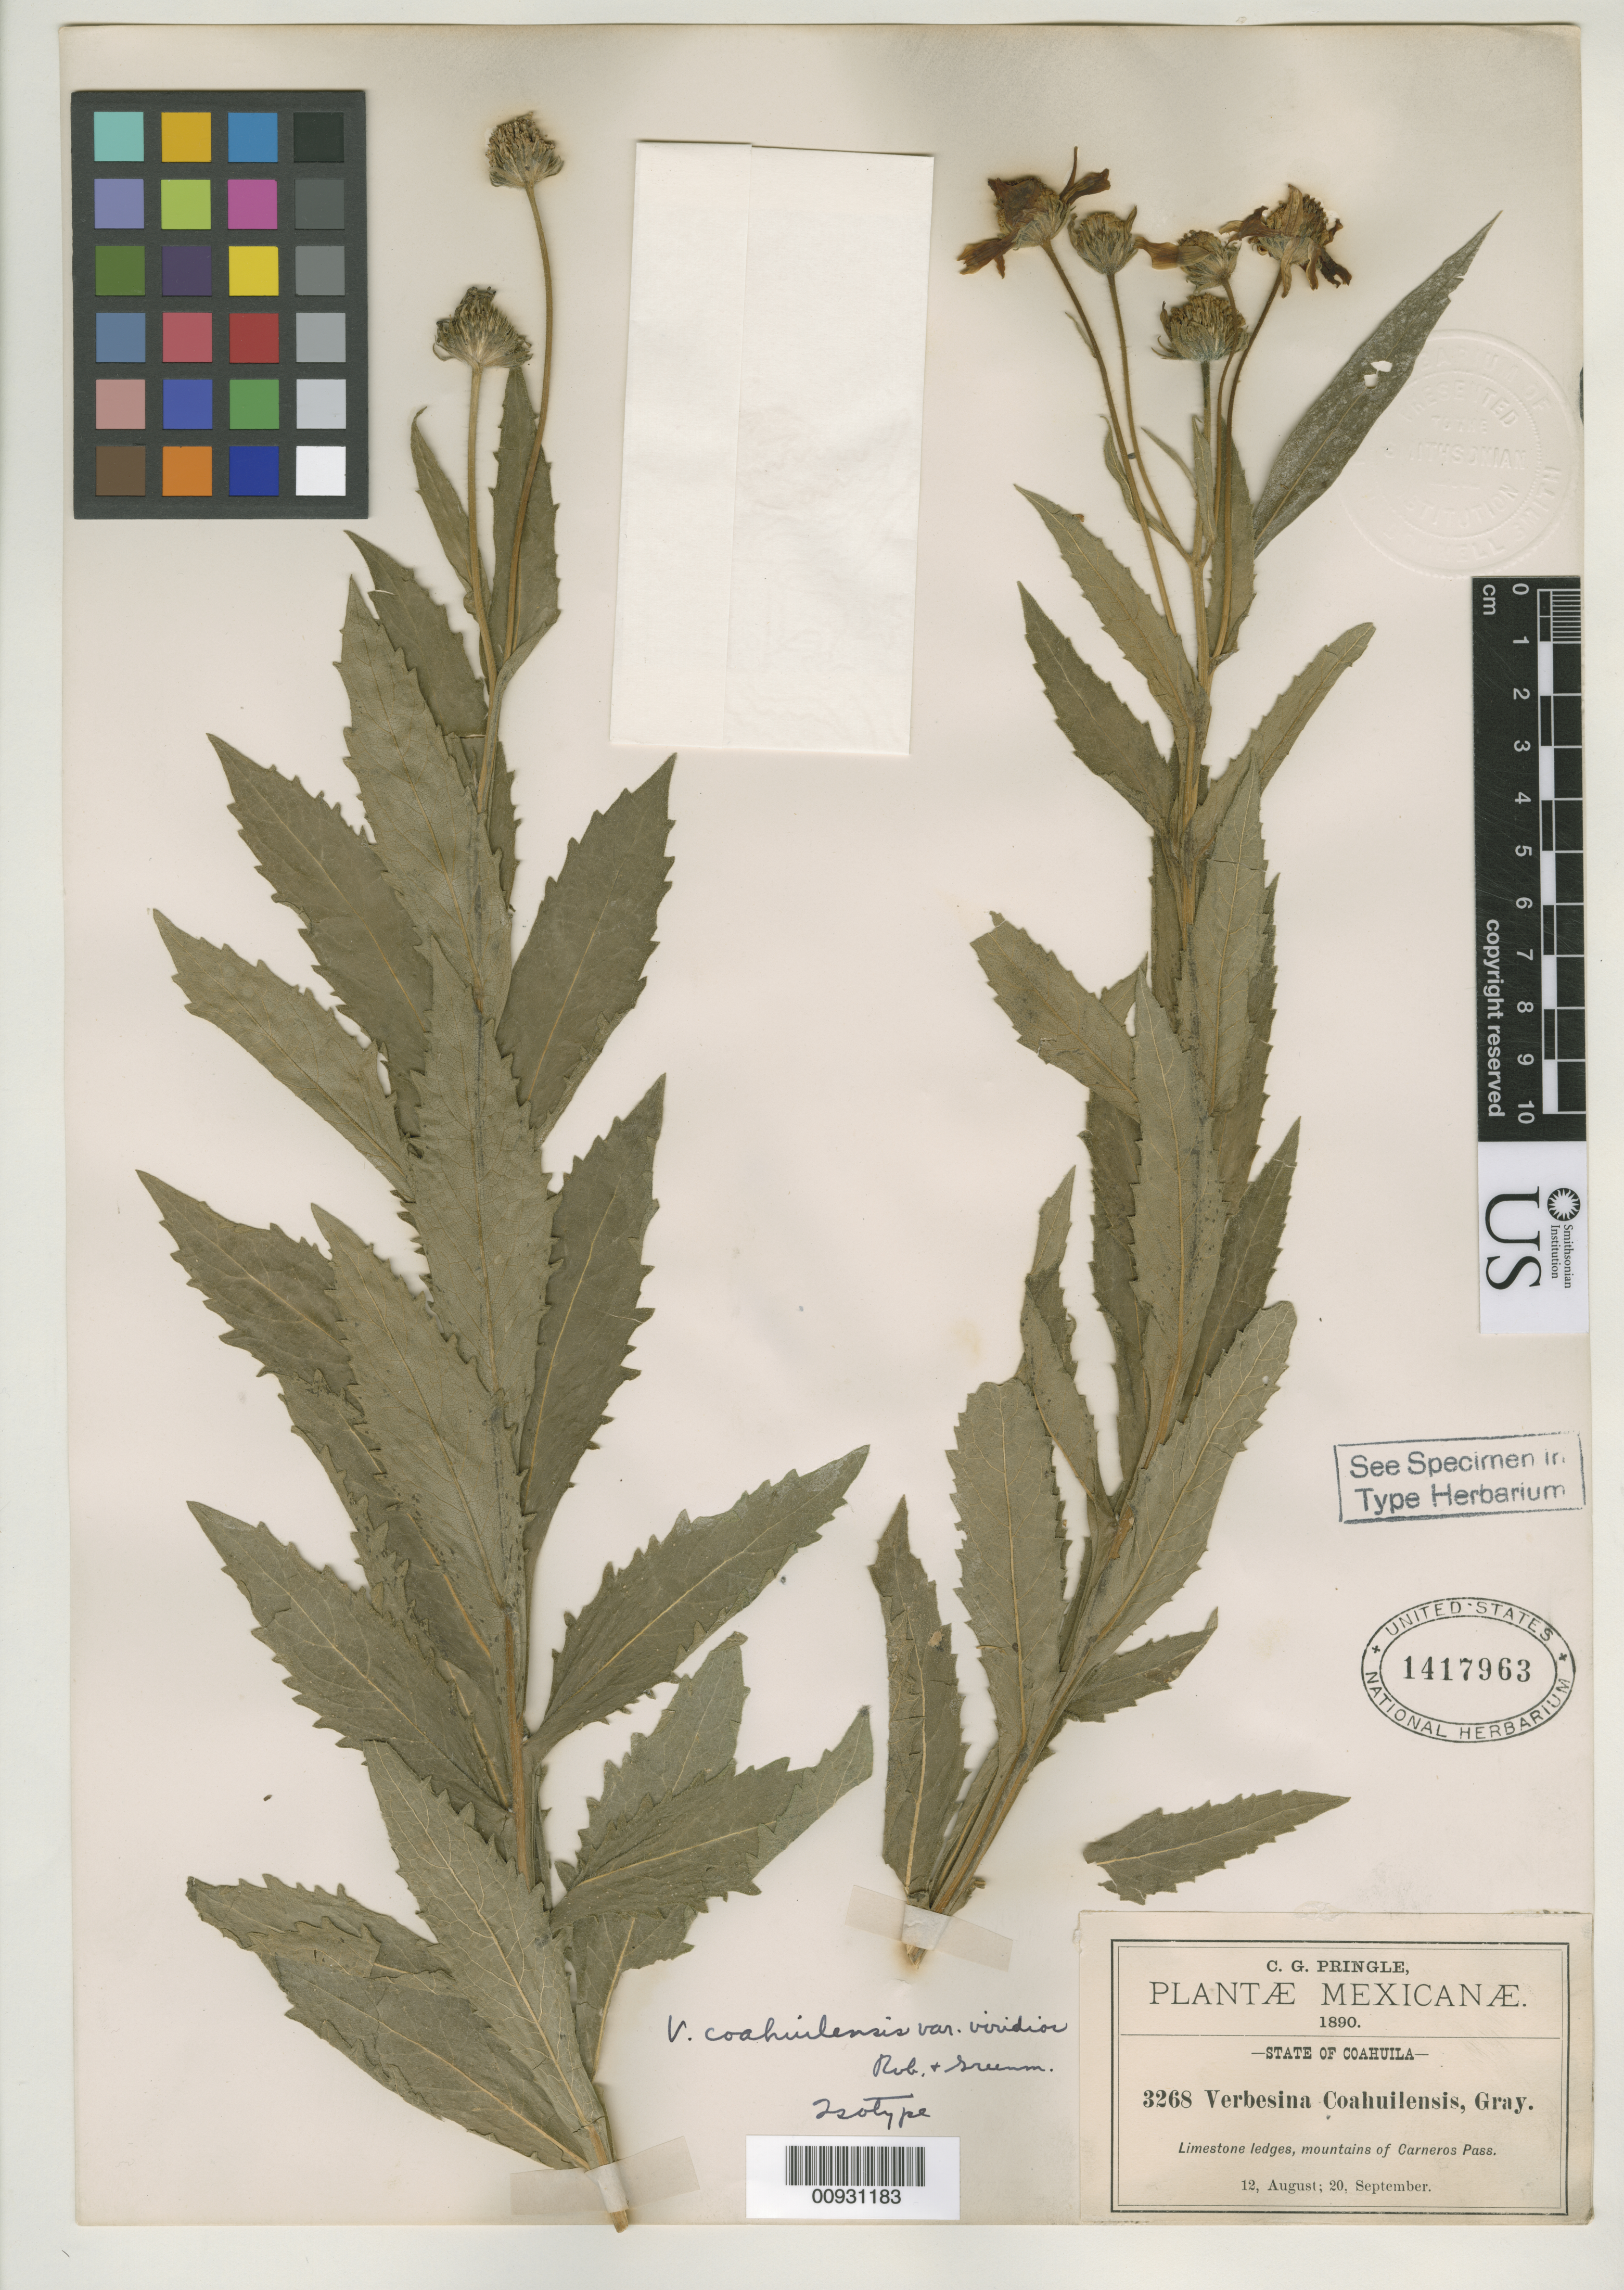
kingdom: Plantae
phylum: Tracheophyta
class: Magnoliopsida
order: Asterales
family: Asteraceae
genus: Verbesina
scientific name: Verbesina coahuilensis var. viridior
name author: B.L. Rob. & Greenm.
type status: Isotype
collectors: C. G. Pringle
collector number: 3268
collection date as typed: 12 Aug 1890 and 20 Sep 1890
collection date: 1890-08-12,1890-09-20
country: Mexico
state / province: Coahuila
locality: Carneros Pass.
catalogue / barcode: US 1417963